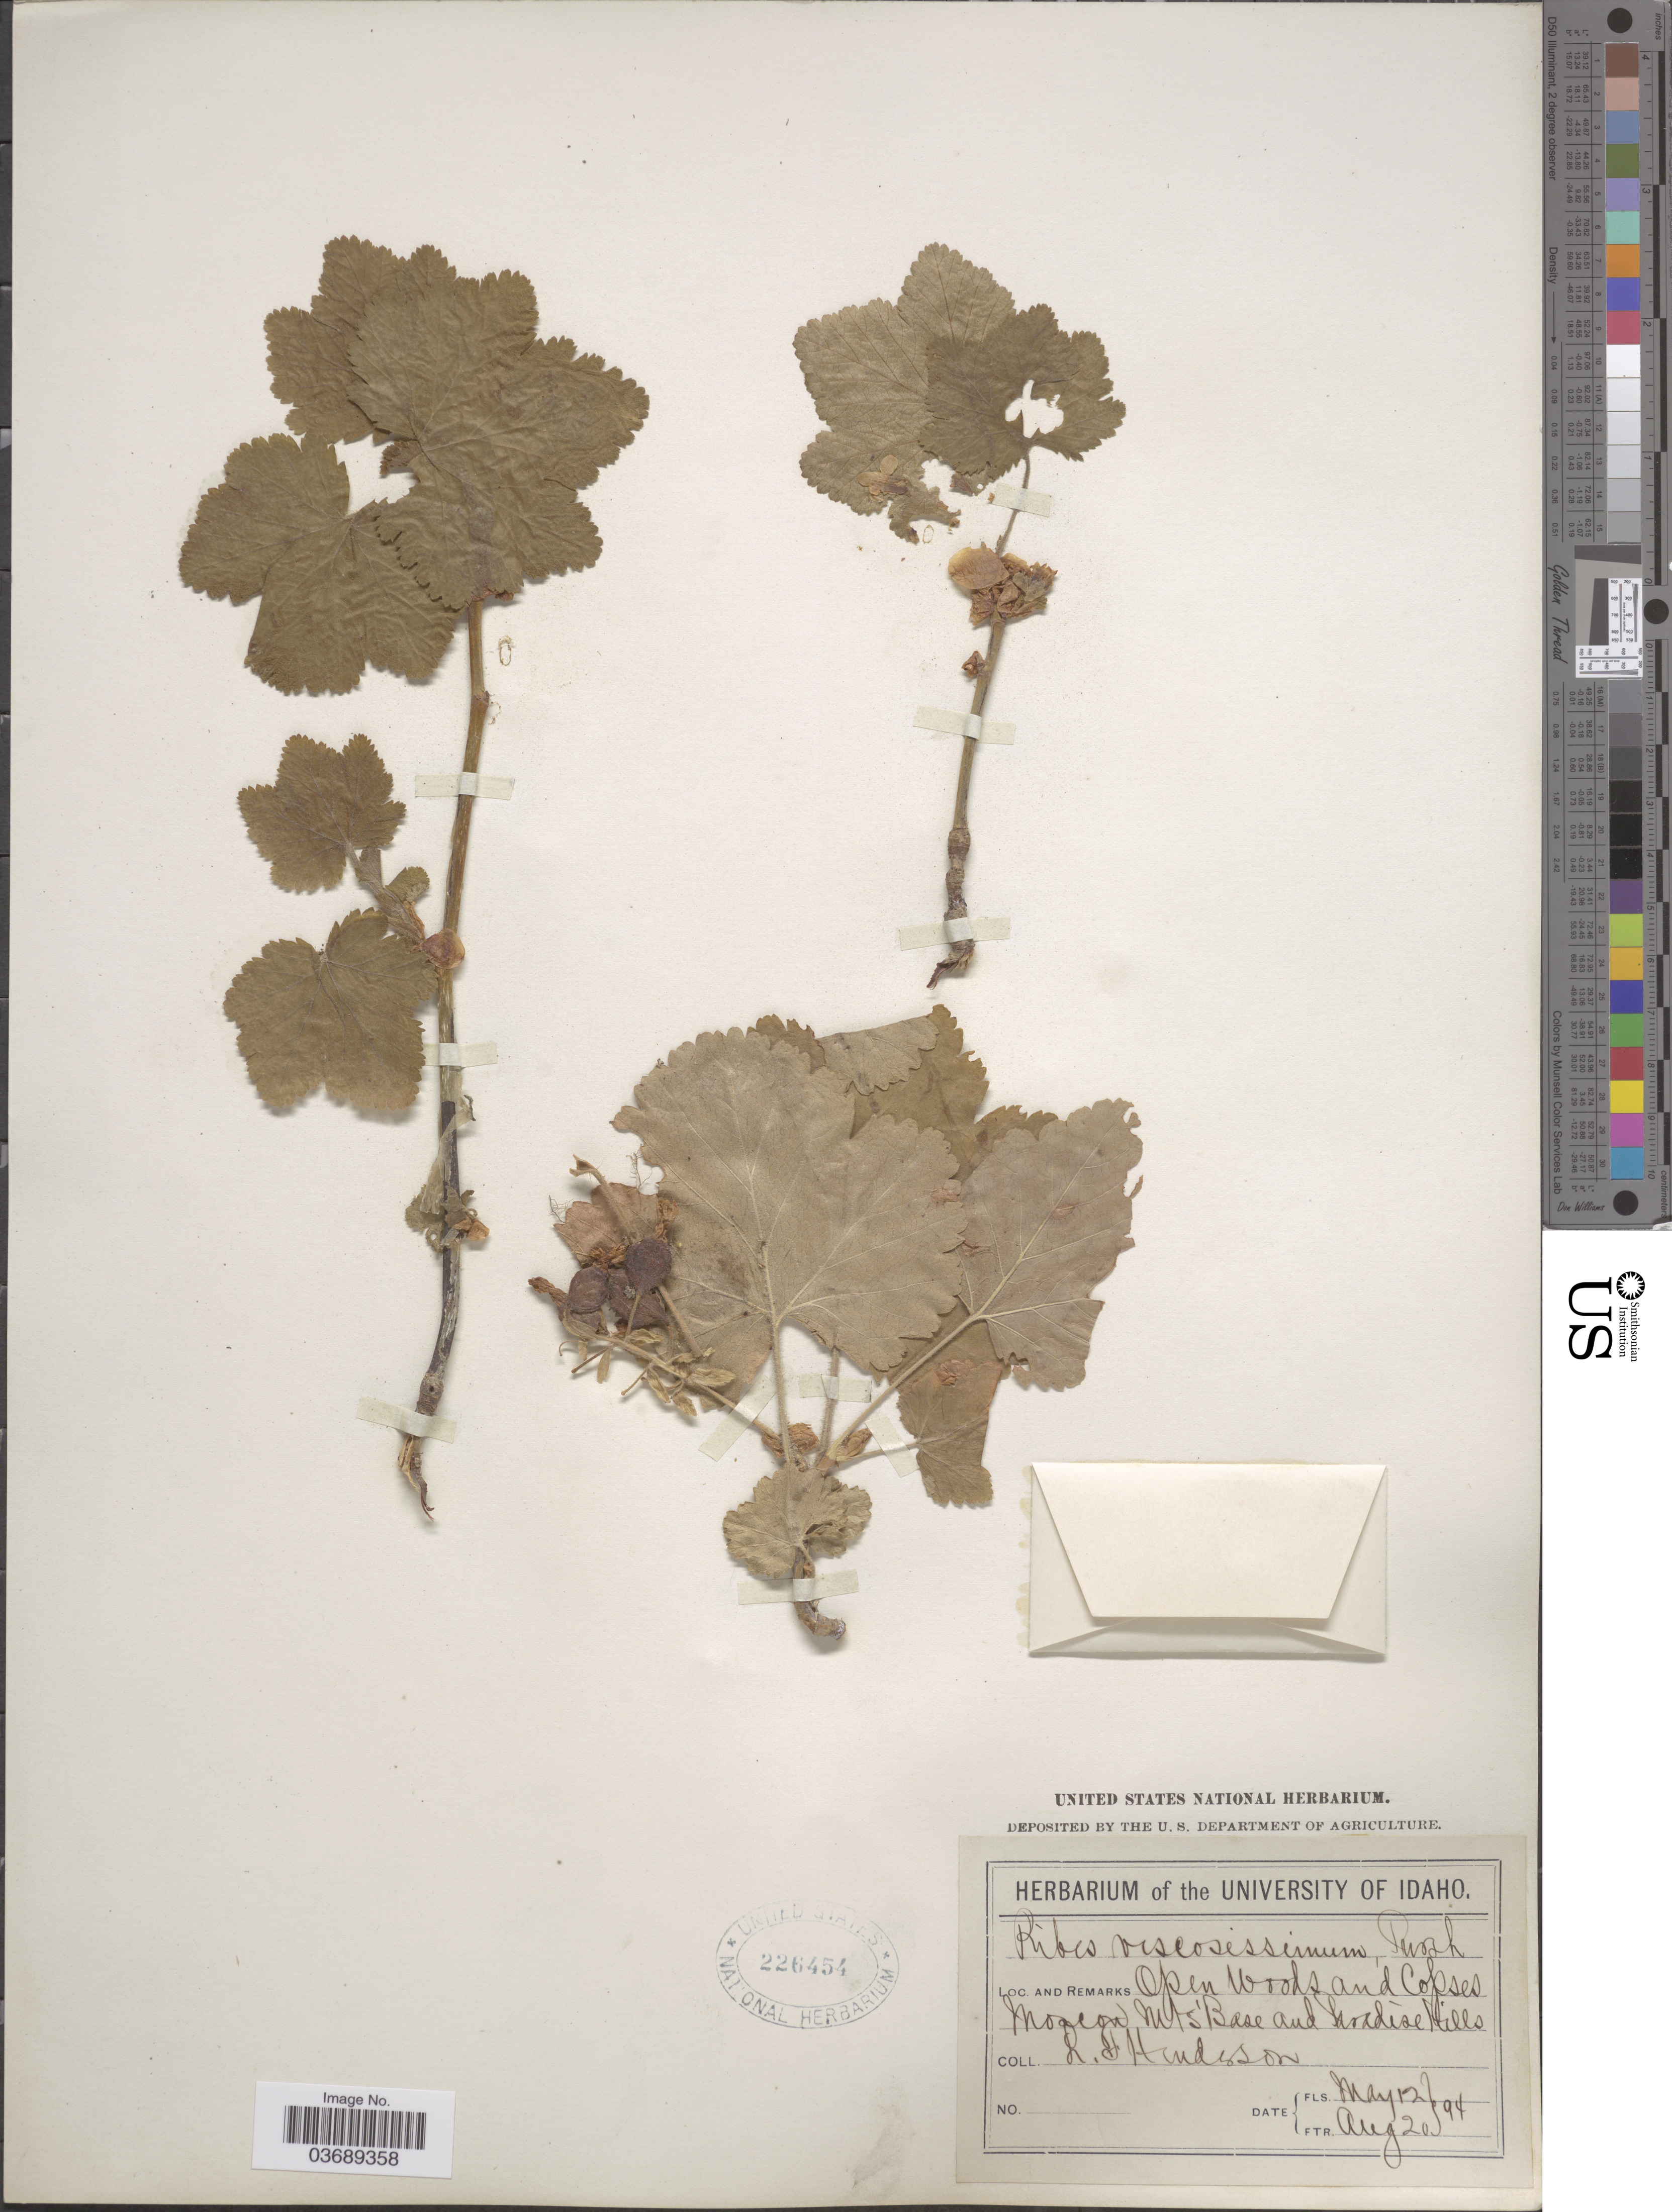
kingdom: Plantae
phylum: Tracheophyta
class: Magnoliopsida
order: Saxifragales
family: Grossulariaceae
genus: Ribes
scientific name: Ribes viscosissimum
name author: Pursh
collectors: R. Henderson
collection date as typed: Transcribed d/m/y: 12/5/94 to 20/8/94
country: United States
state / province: Idaho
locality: Moscow Mts' Base and Paradise Hills.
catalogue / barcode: US 226454